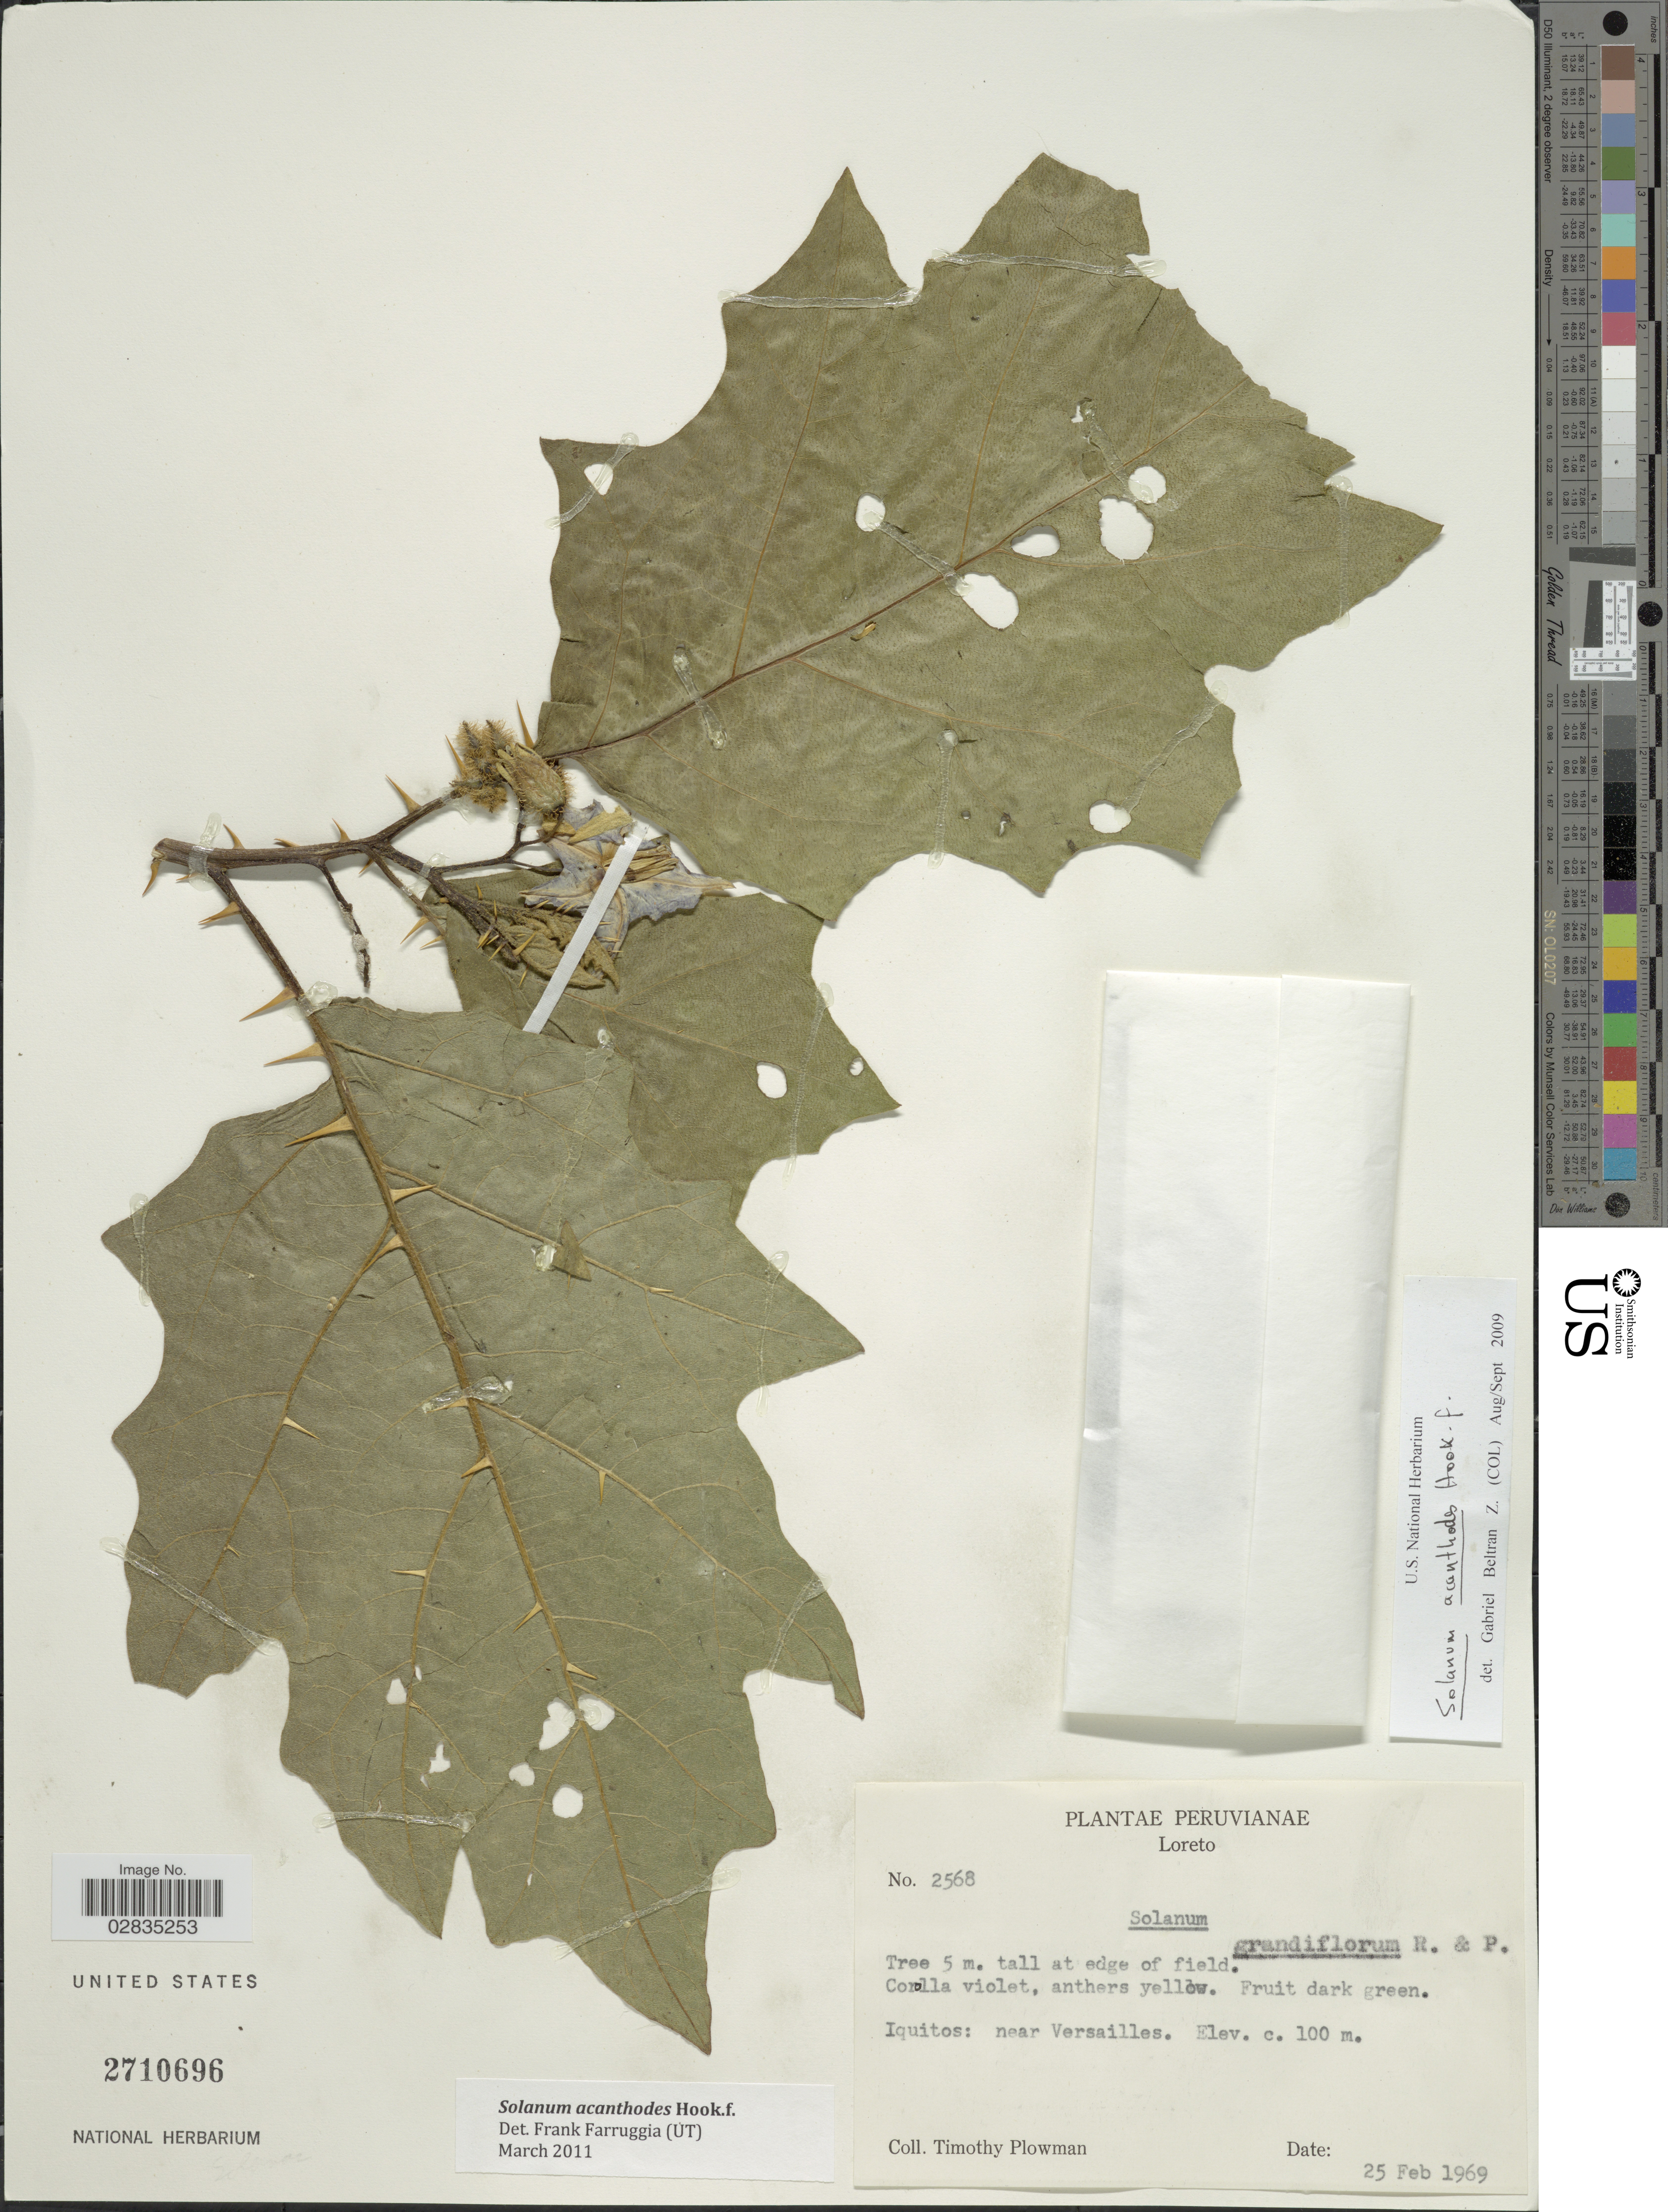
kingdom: Plantae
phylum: Tracheophyta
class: Magnoliopsida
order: Solanales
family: Solanaceae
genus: Solanum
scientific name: Solanum acanthodes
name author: Hook. f.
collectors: T. Plowman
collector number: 2568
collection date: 1969-02-25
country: Peru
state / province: Loreto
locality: Iquitos: near Versailles.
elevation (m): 100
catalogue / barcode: US 2710696